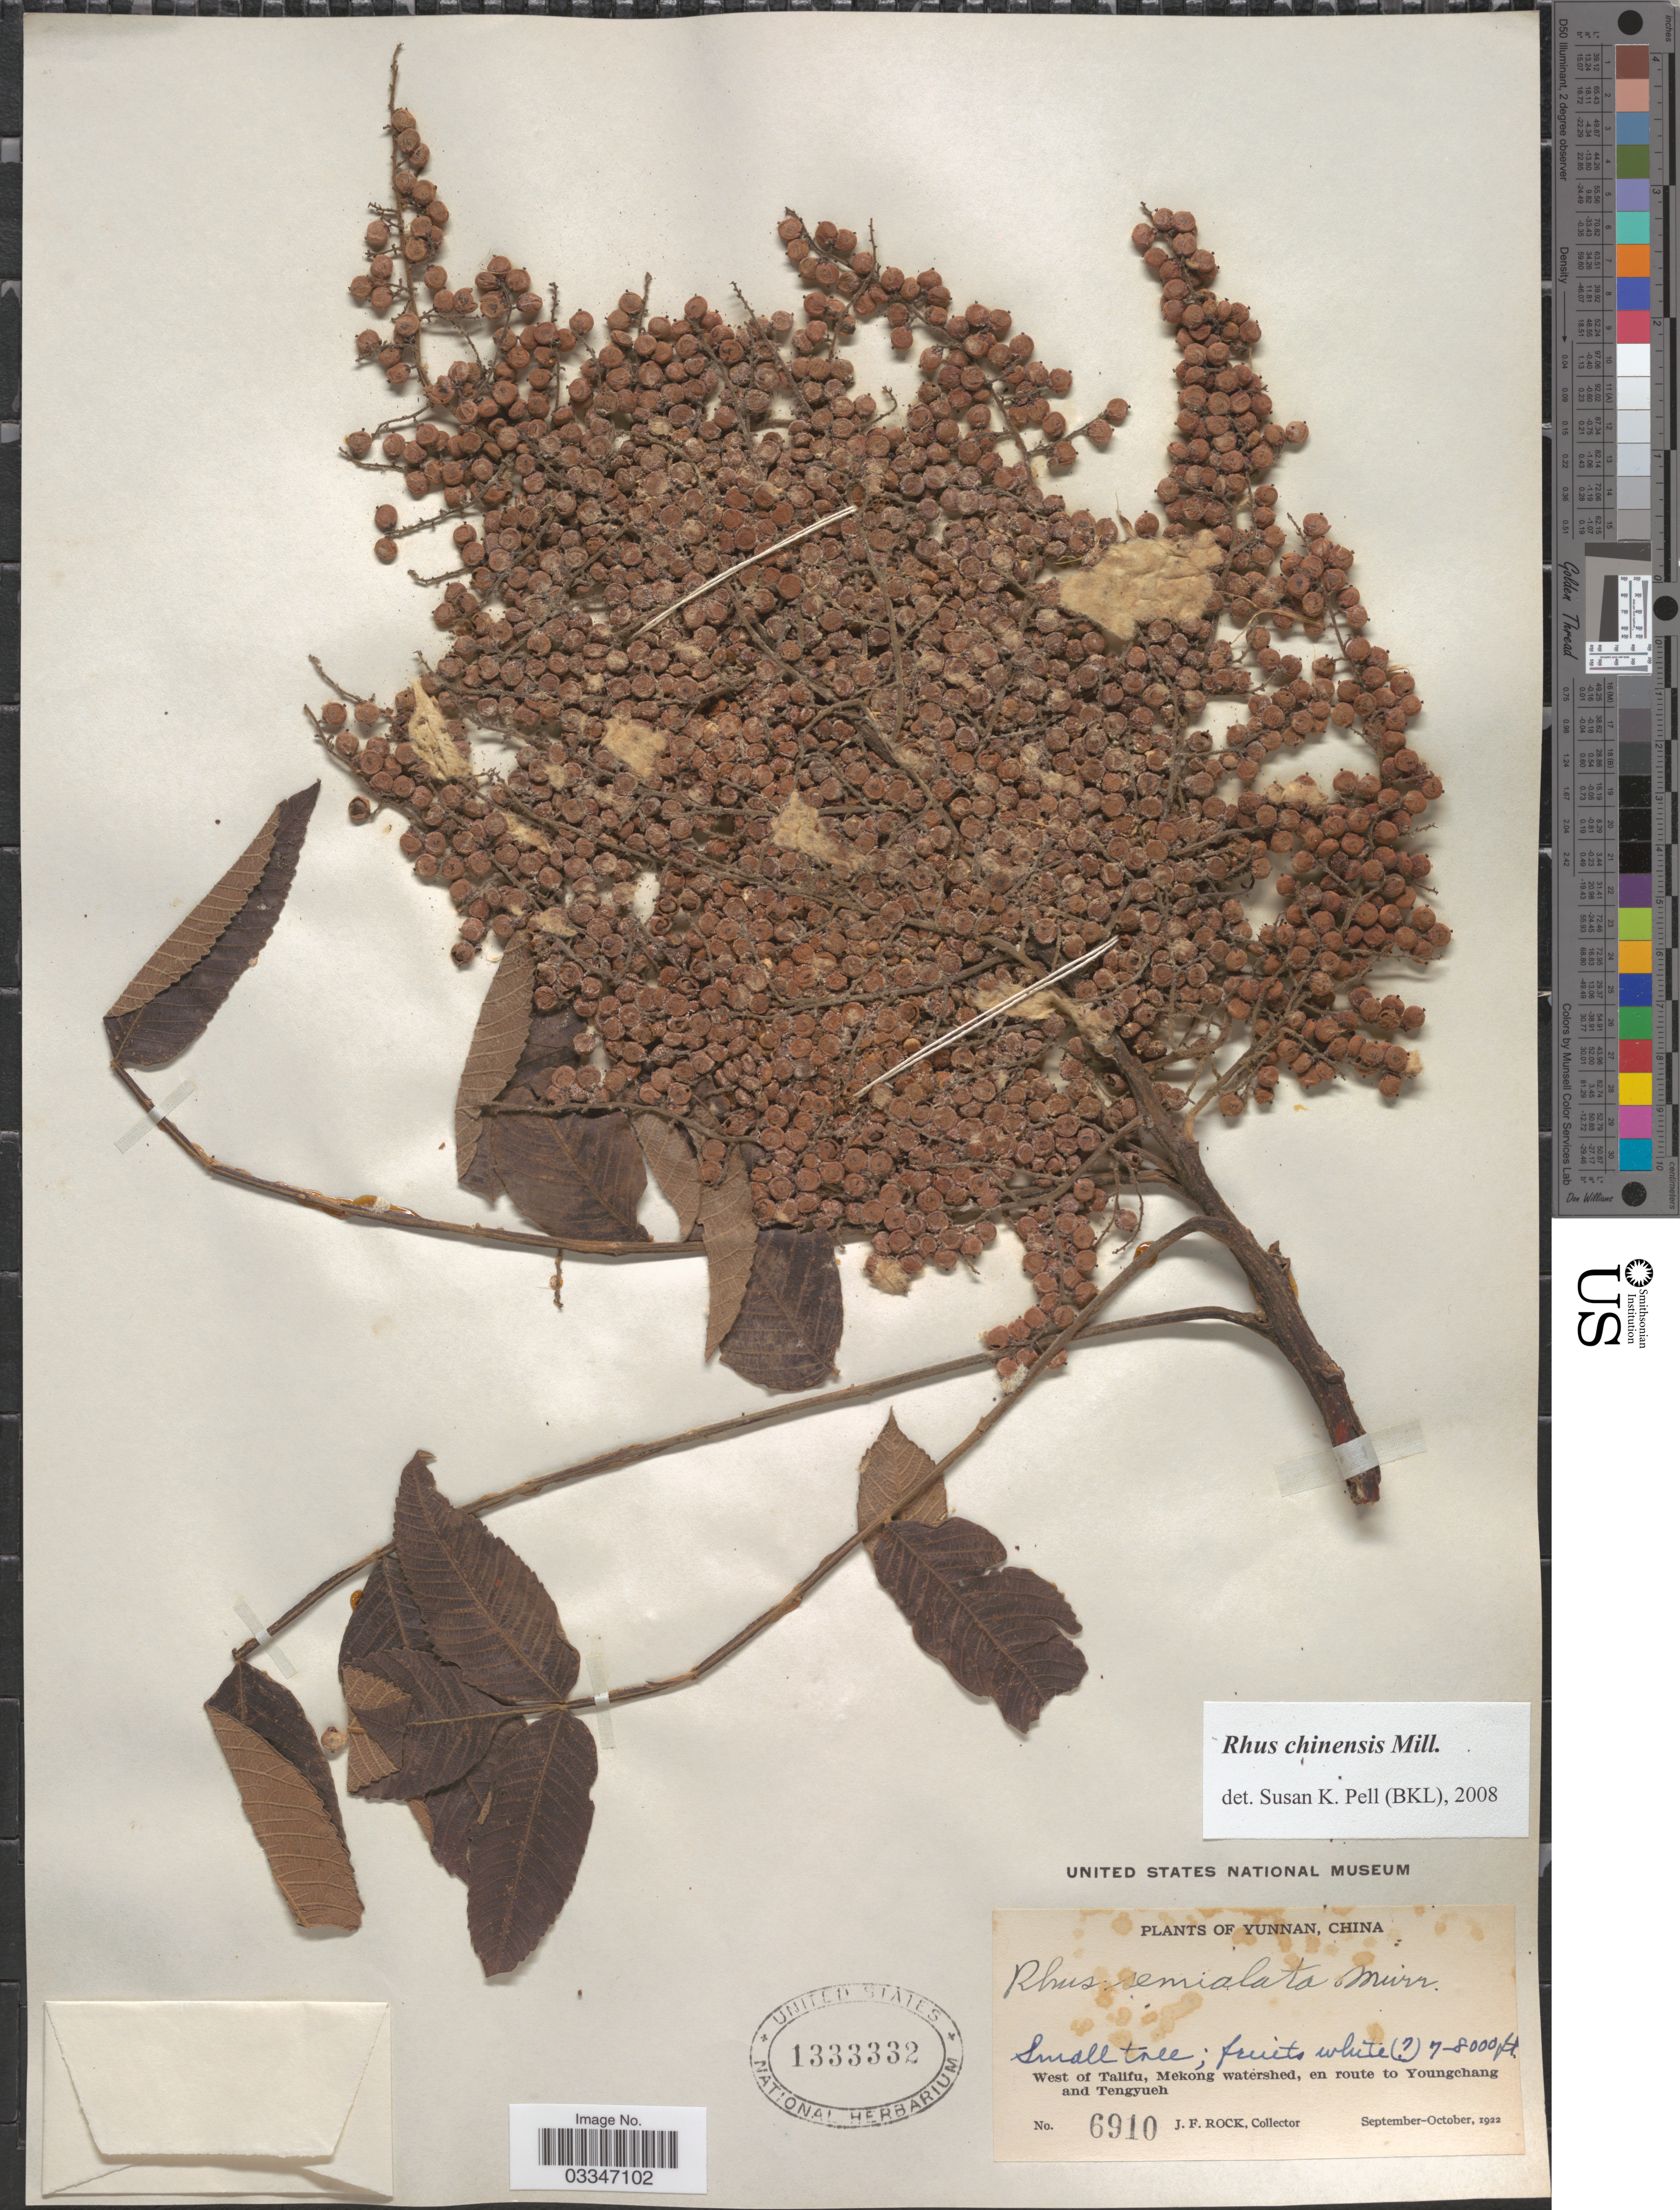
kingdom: Plantae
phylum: Tracheophyta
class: Magnoliopsida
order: Sapindales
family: Anacardiaceae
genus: Rhus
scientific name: Rhus chinensis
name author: Mill.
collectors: J. Rock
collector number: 6910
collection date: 1922-09/1922-10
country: China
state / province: Yunnan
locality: West of Talifu, Mekong Watershed, en route to Youngchang and Tengyueh.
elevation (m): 2134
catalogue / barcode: US 1333332